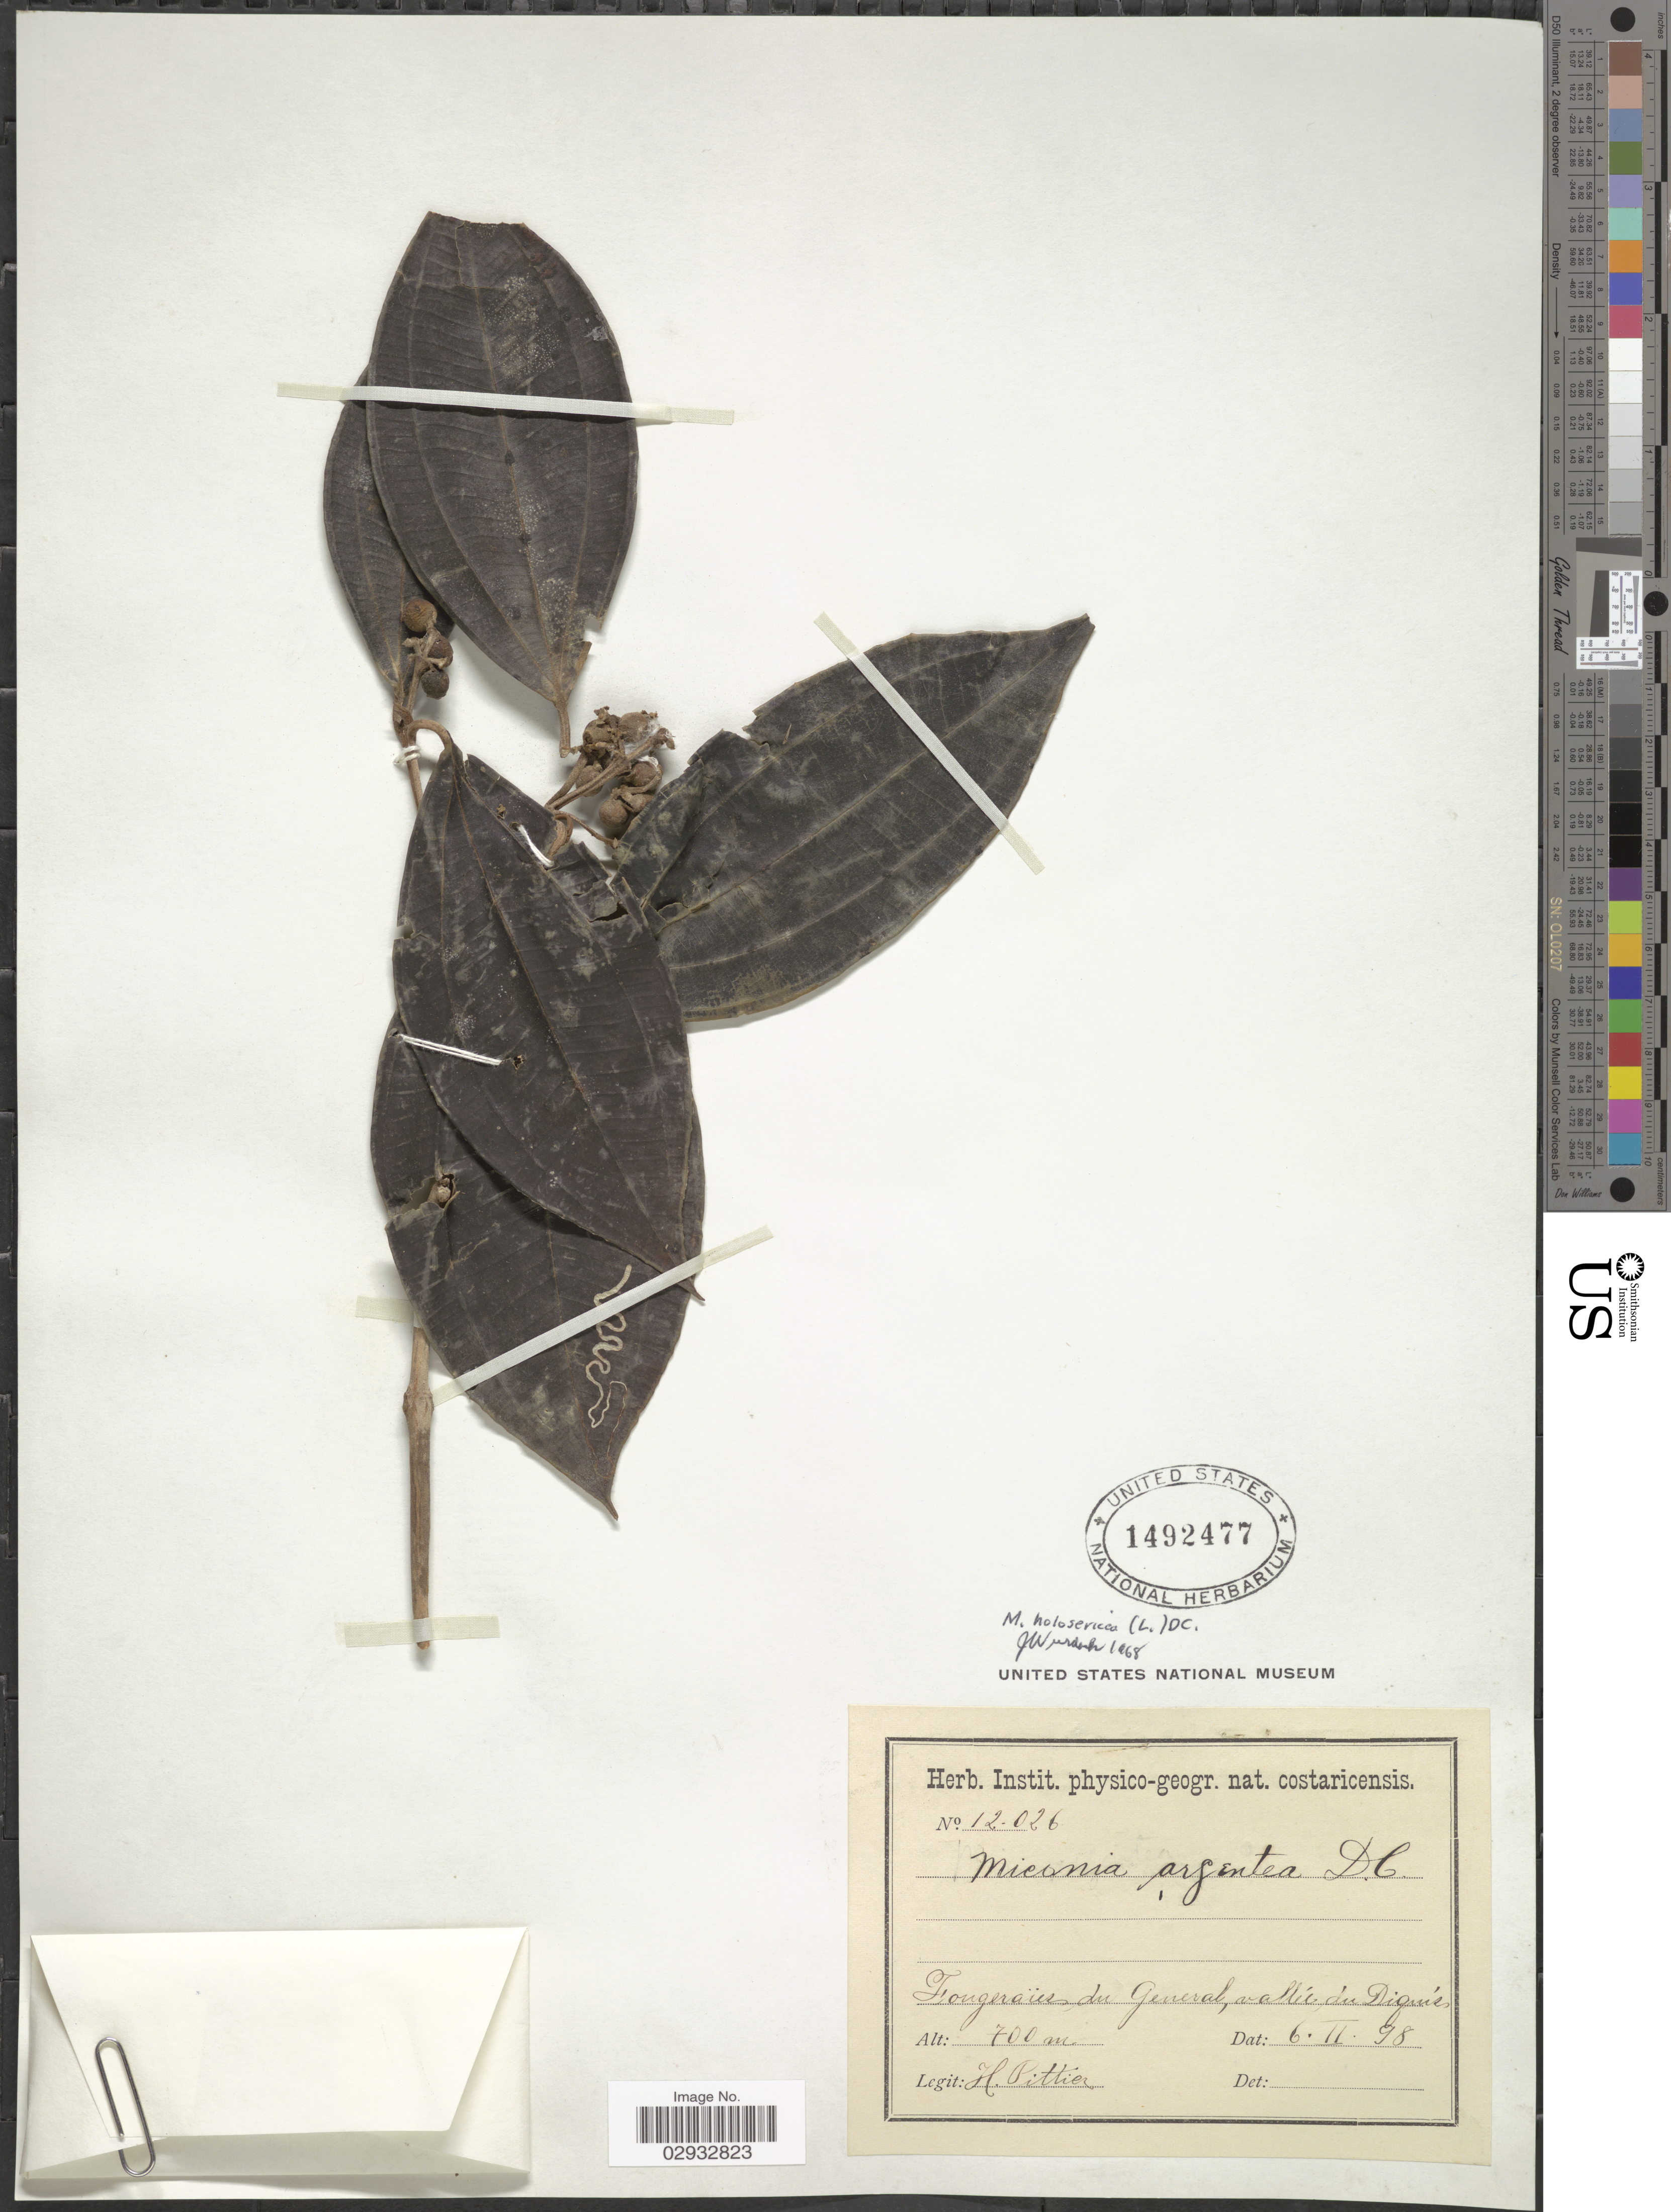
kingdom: Plantae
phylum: Tracheophyta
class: Magnoliopsida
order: Myrtales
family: Melastomataceae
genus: Miconia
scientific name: Miconia holosericea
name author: (L.) DC.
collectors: H. F. Pittier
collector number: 12026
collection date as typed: Transcribed d/m/y: 6/2/98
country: Costa Rica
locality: Fougeraïes du General, vallée du Diquís.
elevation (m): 700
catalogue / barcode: US 1492477